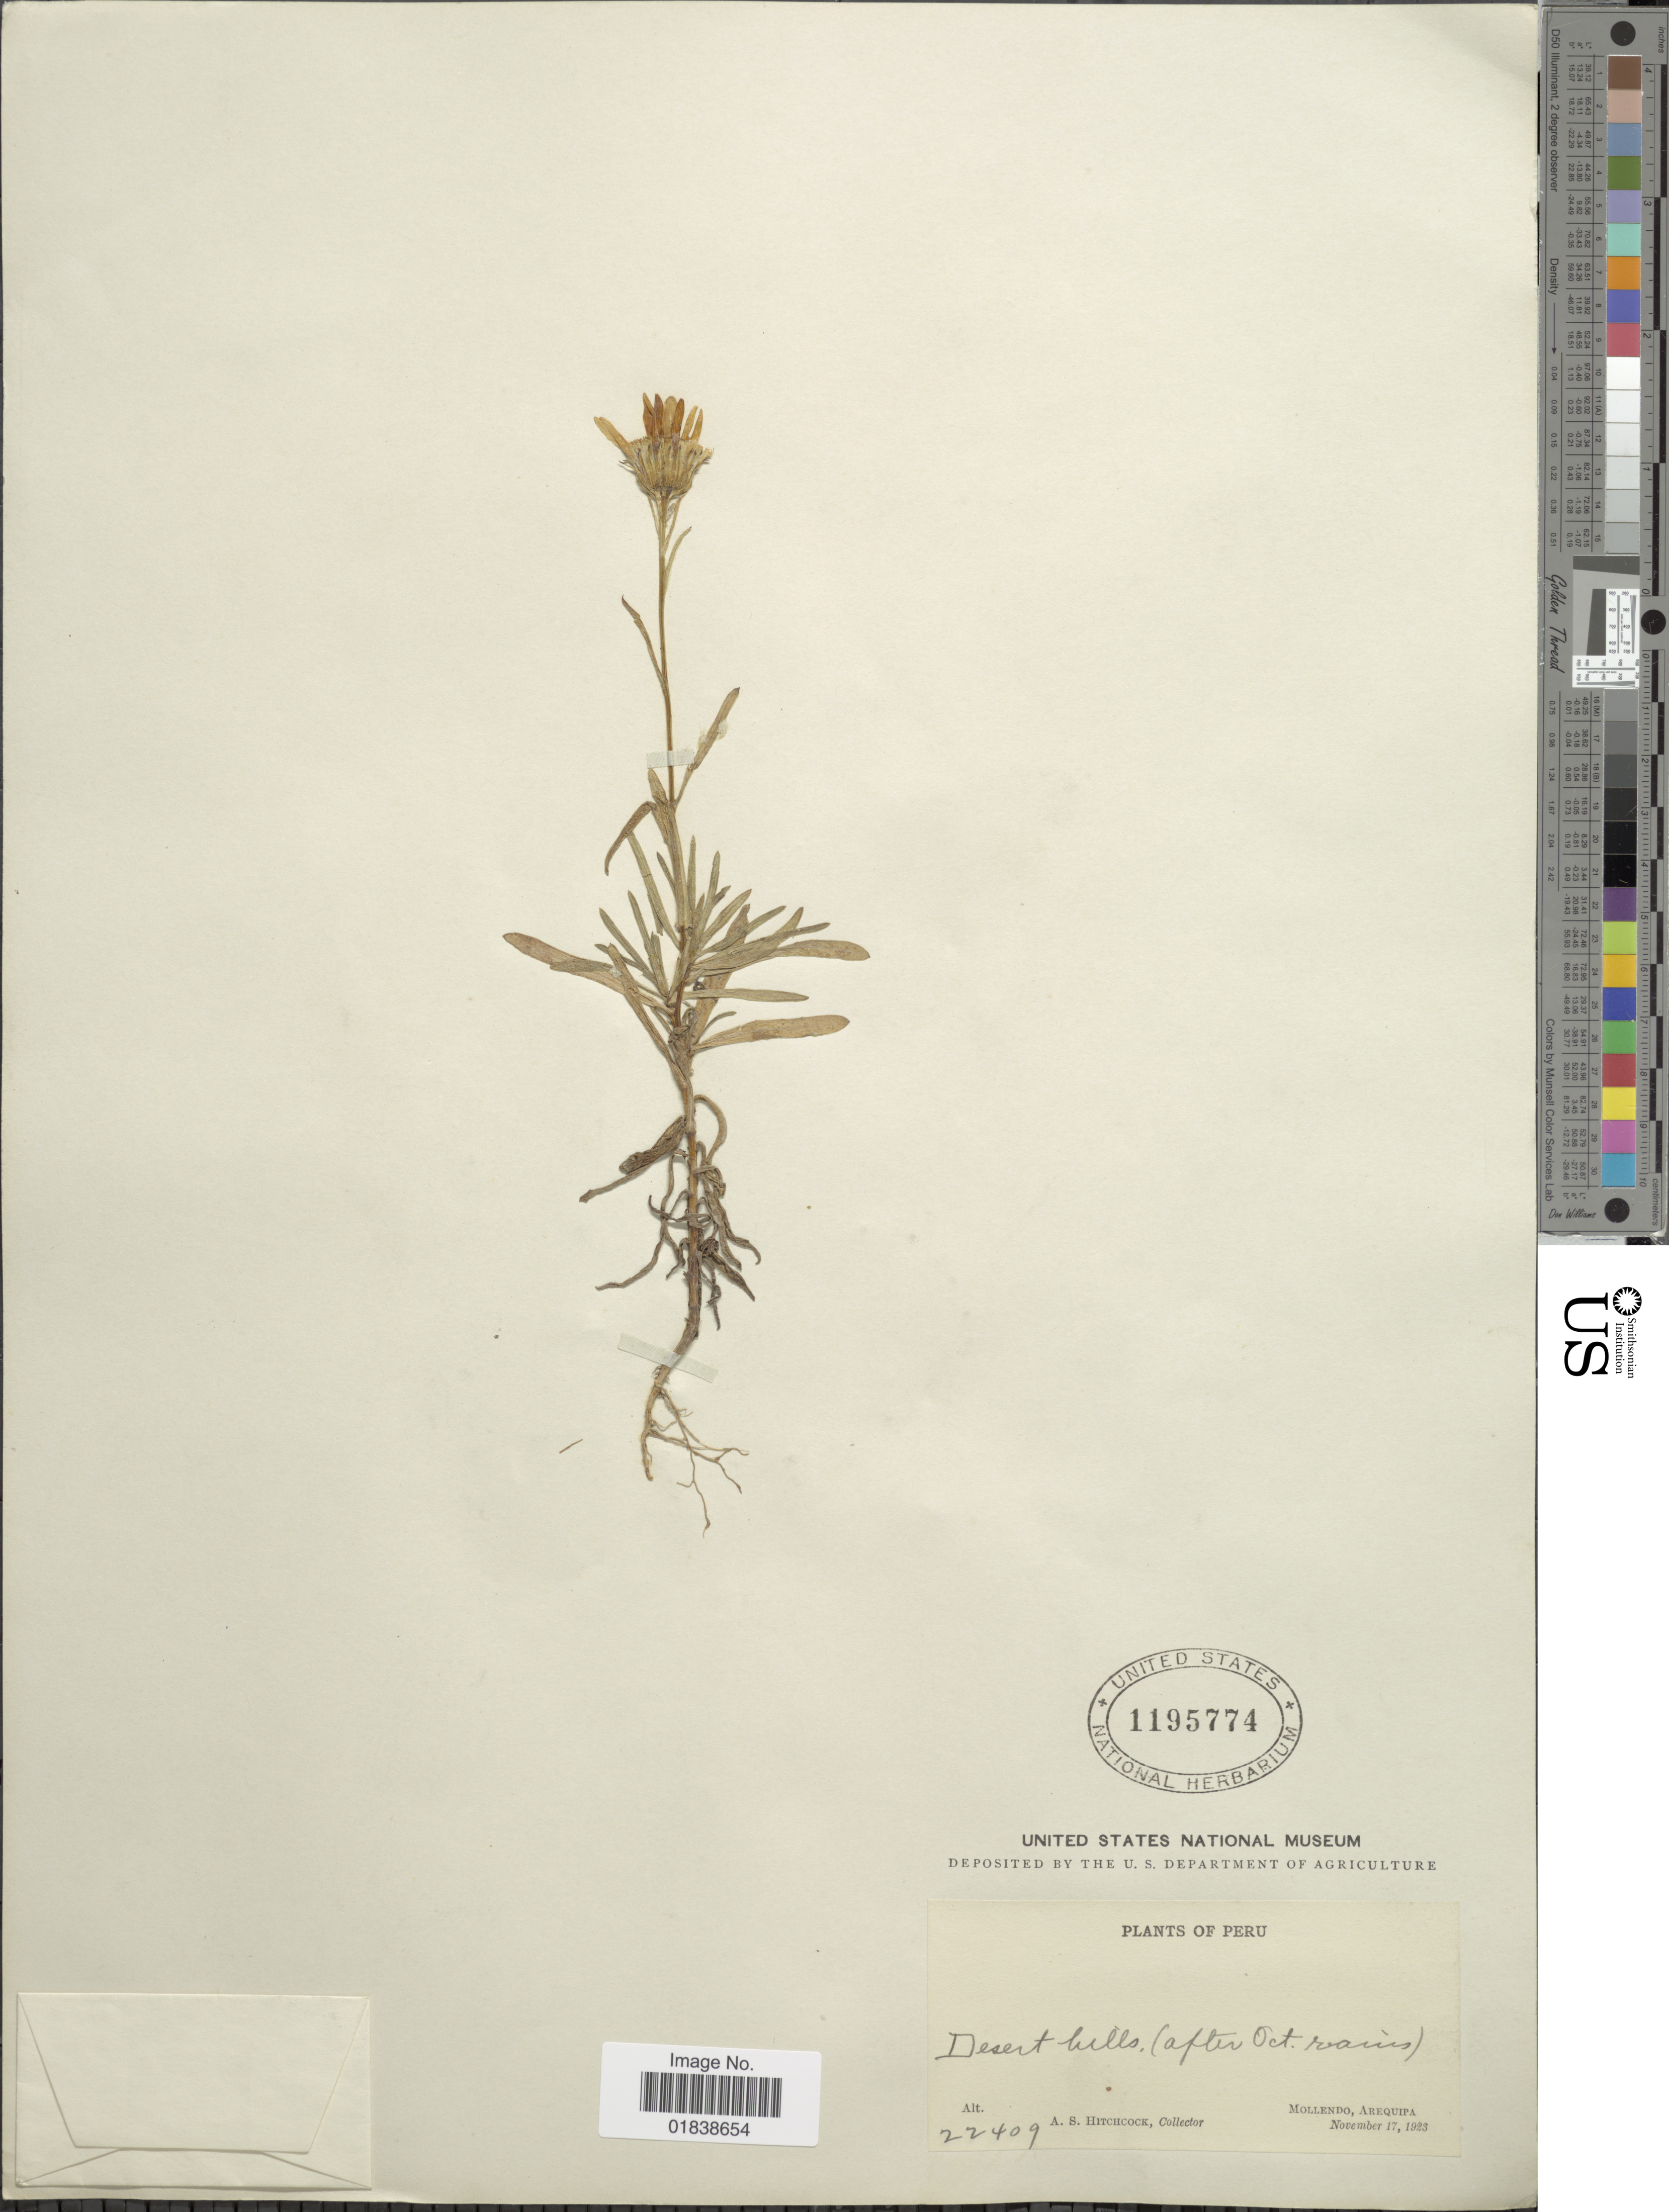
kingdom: Plantae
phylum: Tracheophyta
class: Magnoliopsida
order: Asterales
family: Asteraceae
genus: Senecio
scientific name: Senecio sp.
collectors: A. S. Hitchcock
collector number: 22409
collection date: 1923-11-17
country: Peru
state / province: Arequipa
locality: Moellendo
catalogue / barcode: US 1195774